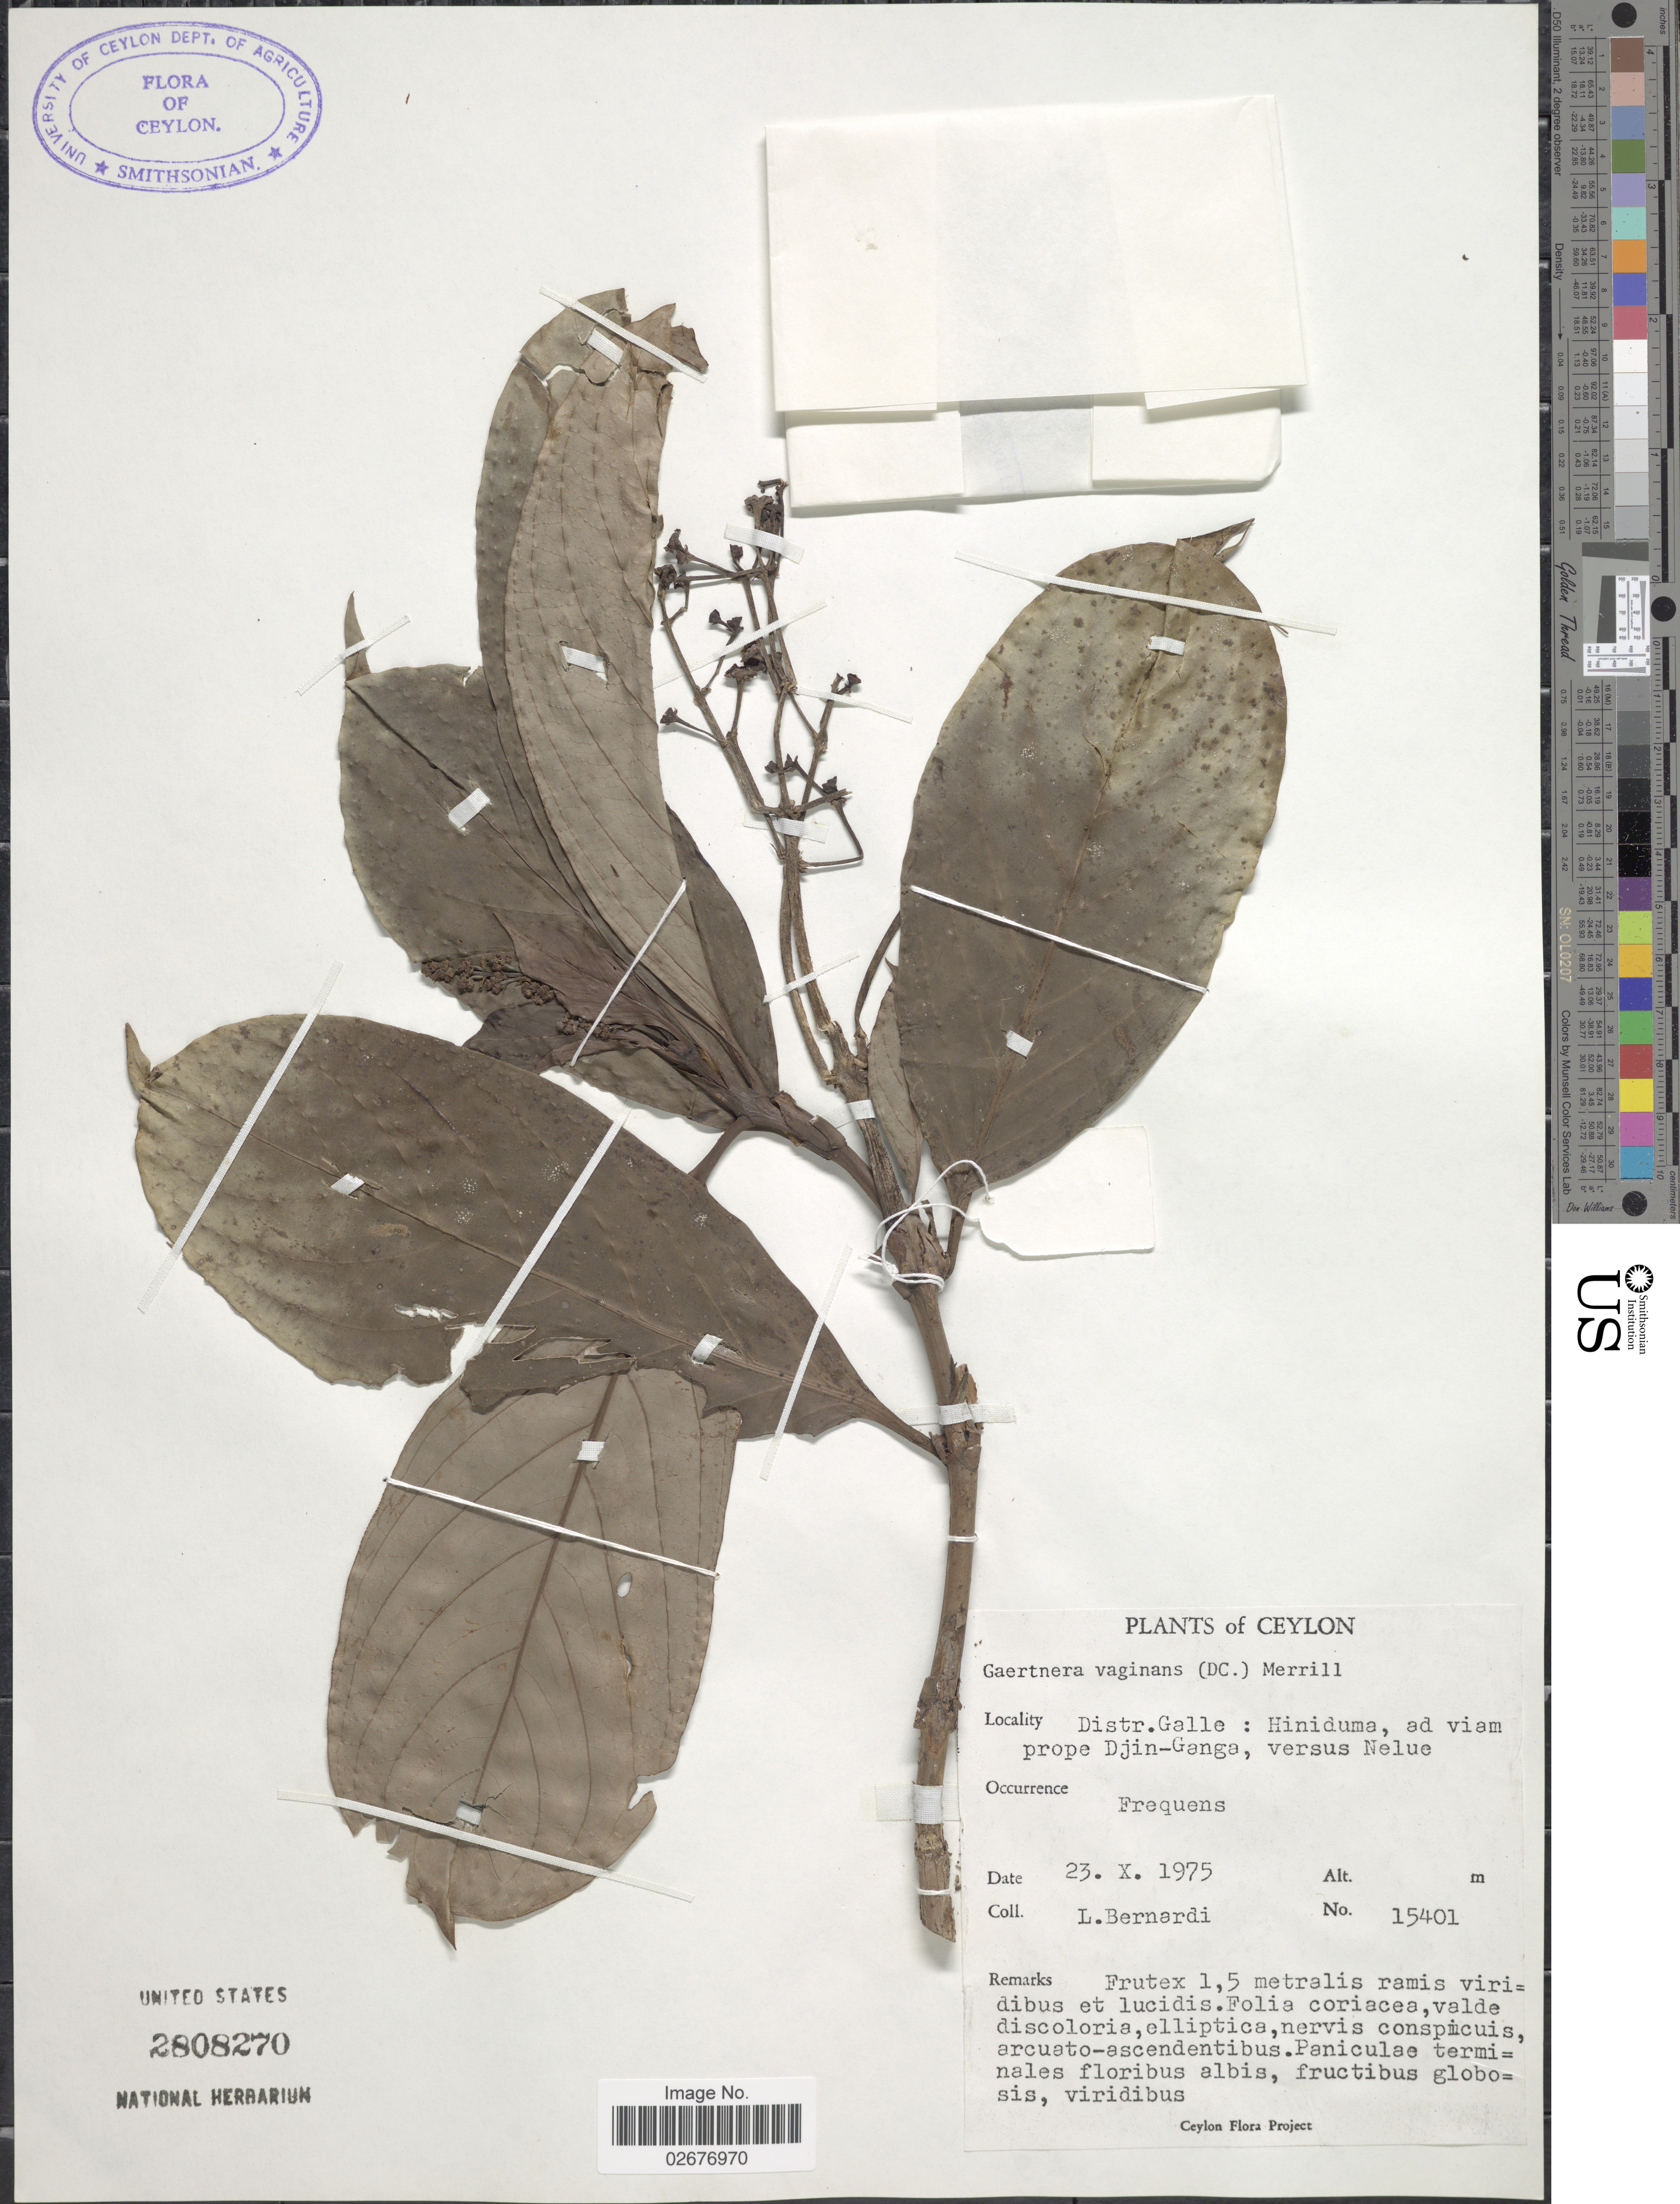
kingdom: Plantae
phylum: Tracheophyta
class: Magnoliopsida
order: Gentianales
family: Rubiaceae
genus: Gaertnera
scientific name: Gaertnera vaginans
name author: (DC.) Merr.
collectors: L. Bernardi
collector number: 15401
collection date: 1975-10-23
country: Sri Lanka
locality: Ceylon, Distr. Galle: Hiniduma, ad viam prope Djin-Ganga, versus Nelue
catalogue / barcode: US 2808270